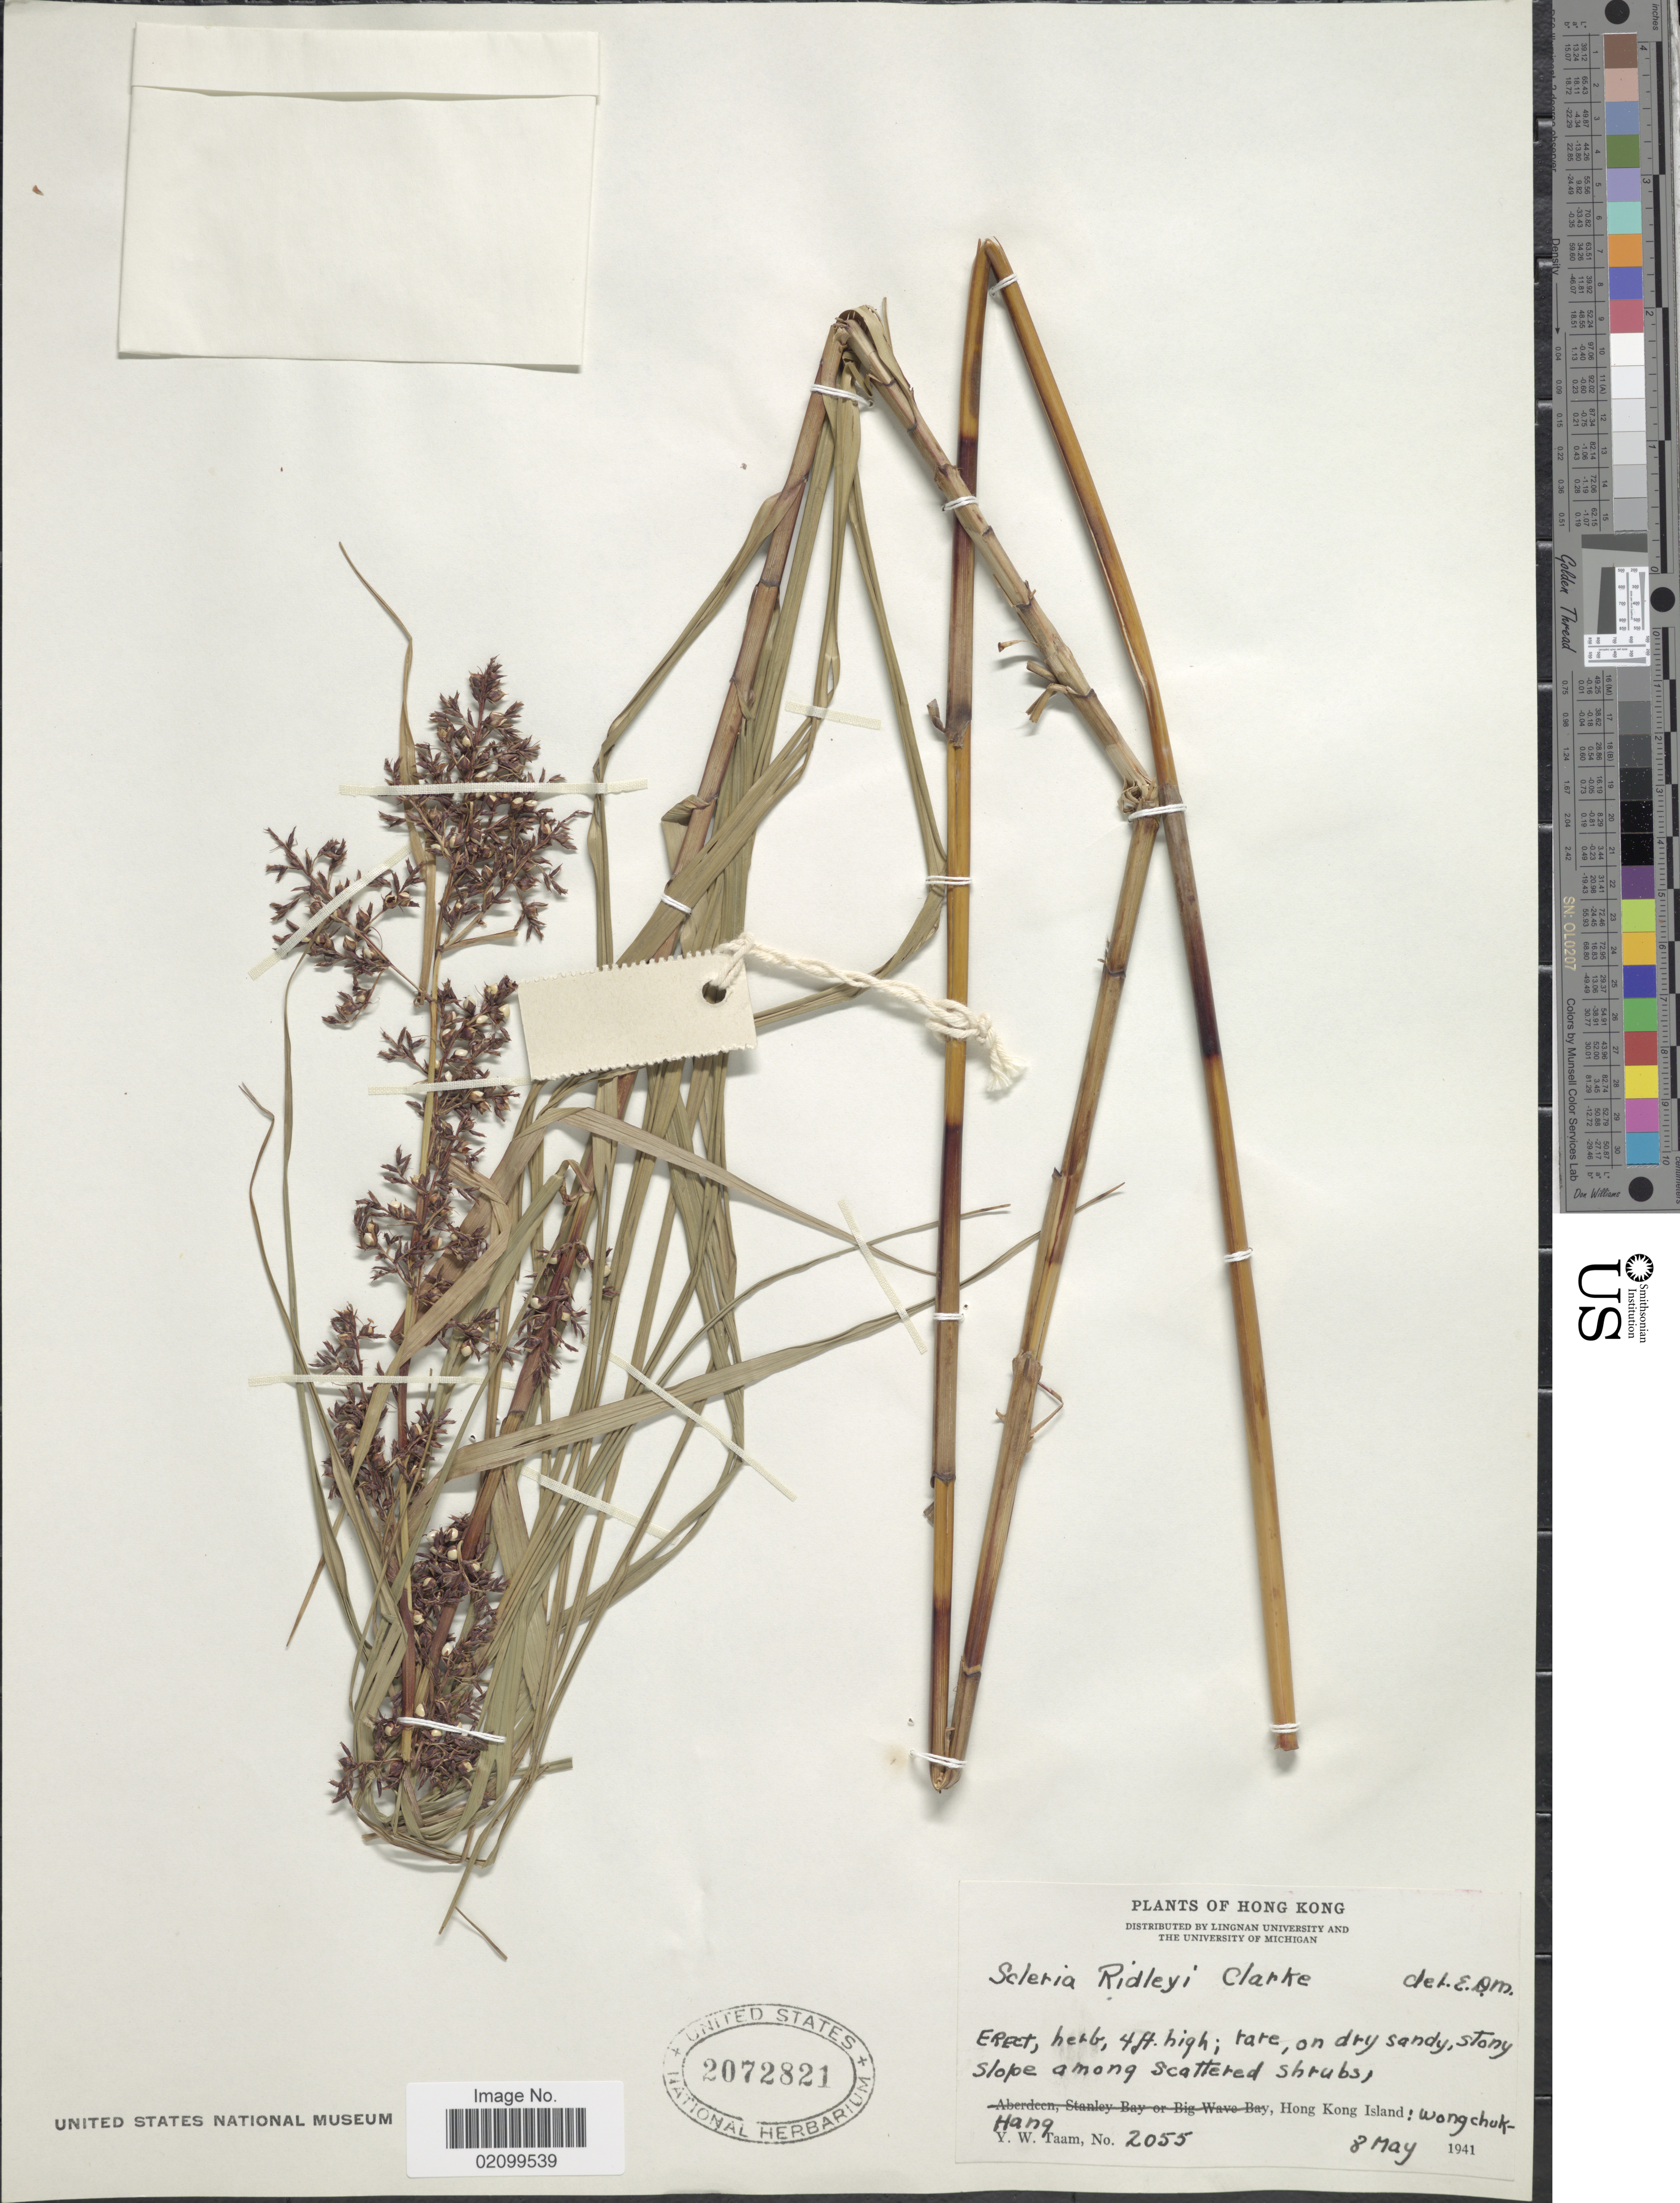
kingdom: Plantae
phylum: Tracheophyta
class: Liliopsida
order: Poales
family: Cyperaceae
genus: Scleria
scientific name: Scleria sp.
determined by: Strong, Mark T., (BOT), Smithsonian Institution - National Museum of Natural History (UNITED STATES)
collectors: Y. W. Taam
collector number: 2055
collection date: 1941-05-08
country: China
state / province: Hong Kong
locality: Hong Kong Island: Wongchuk-Hang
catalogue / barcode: US 2072821